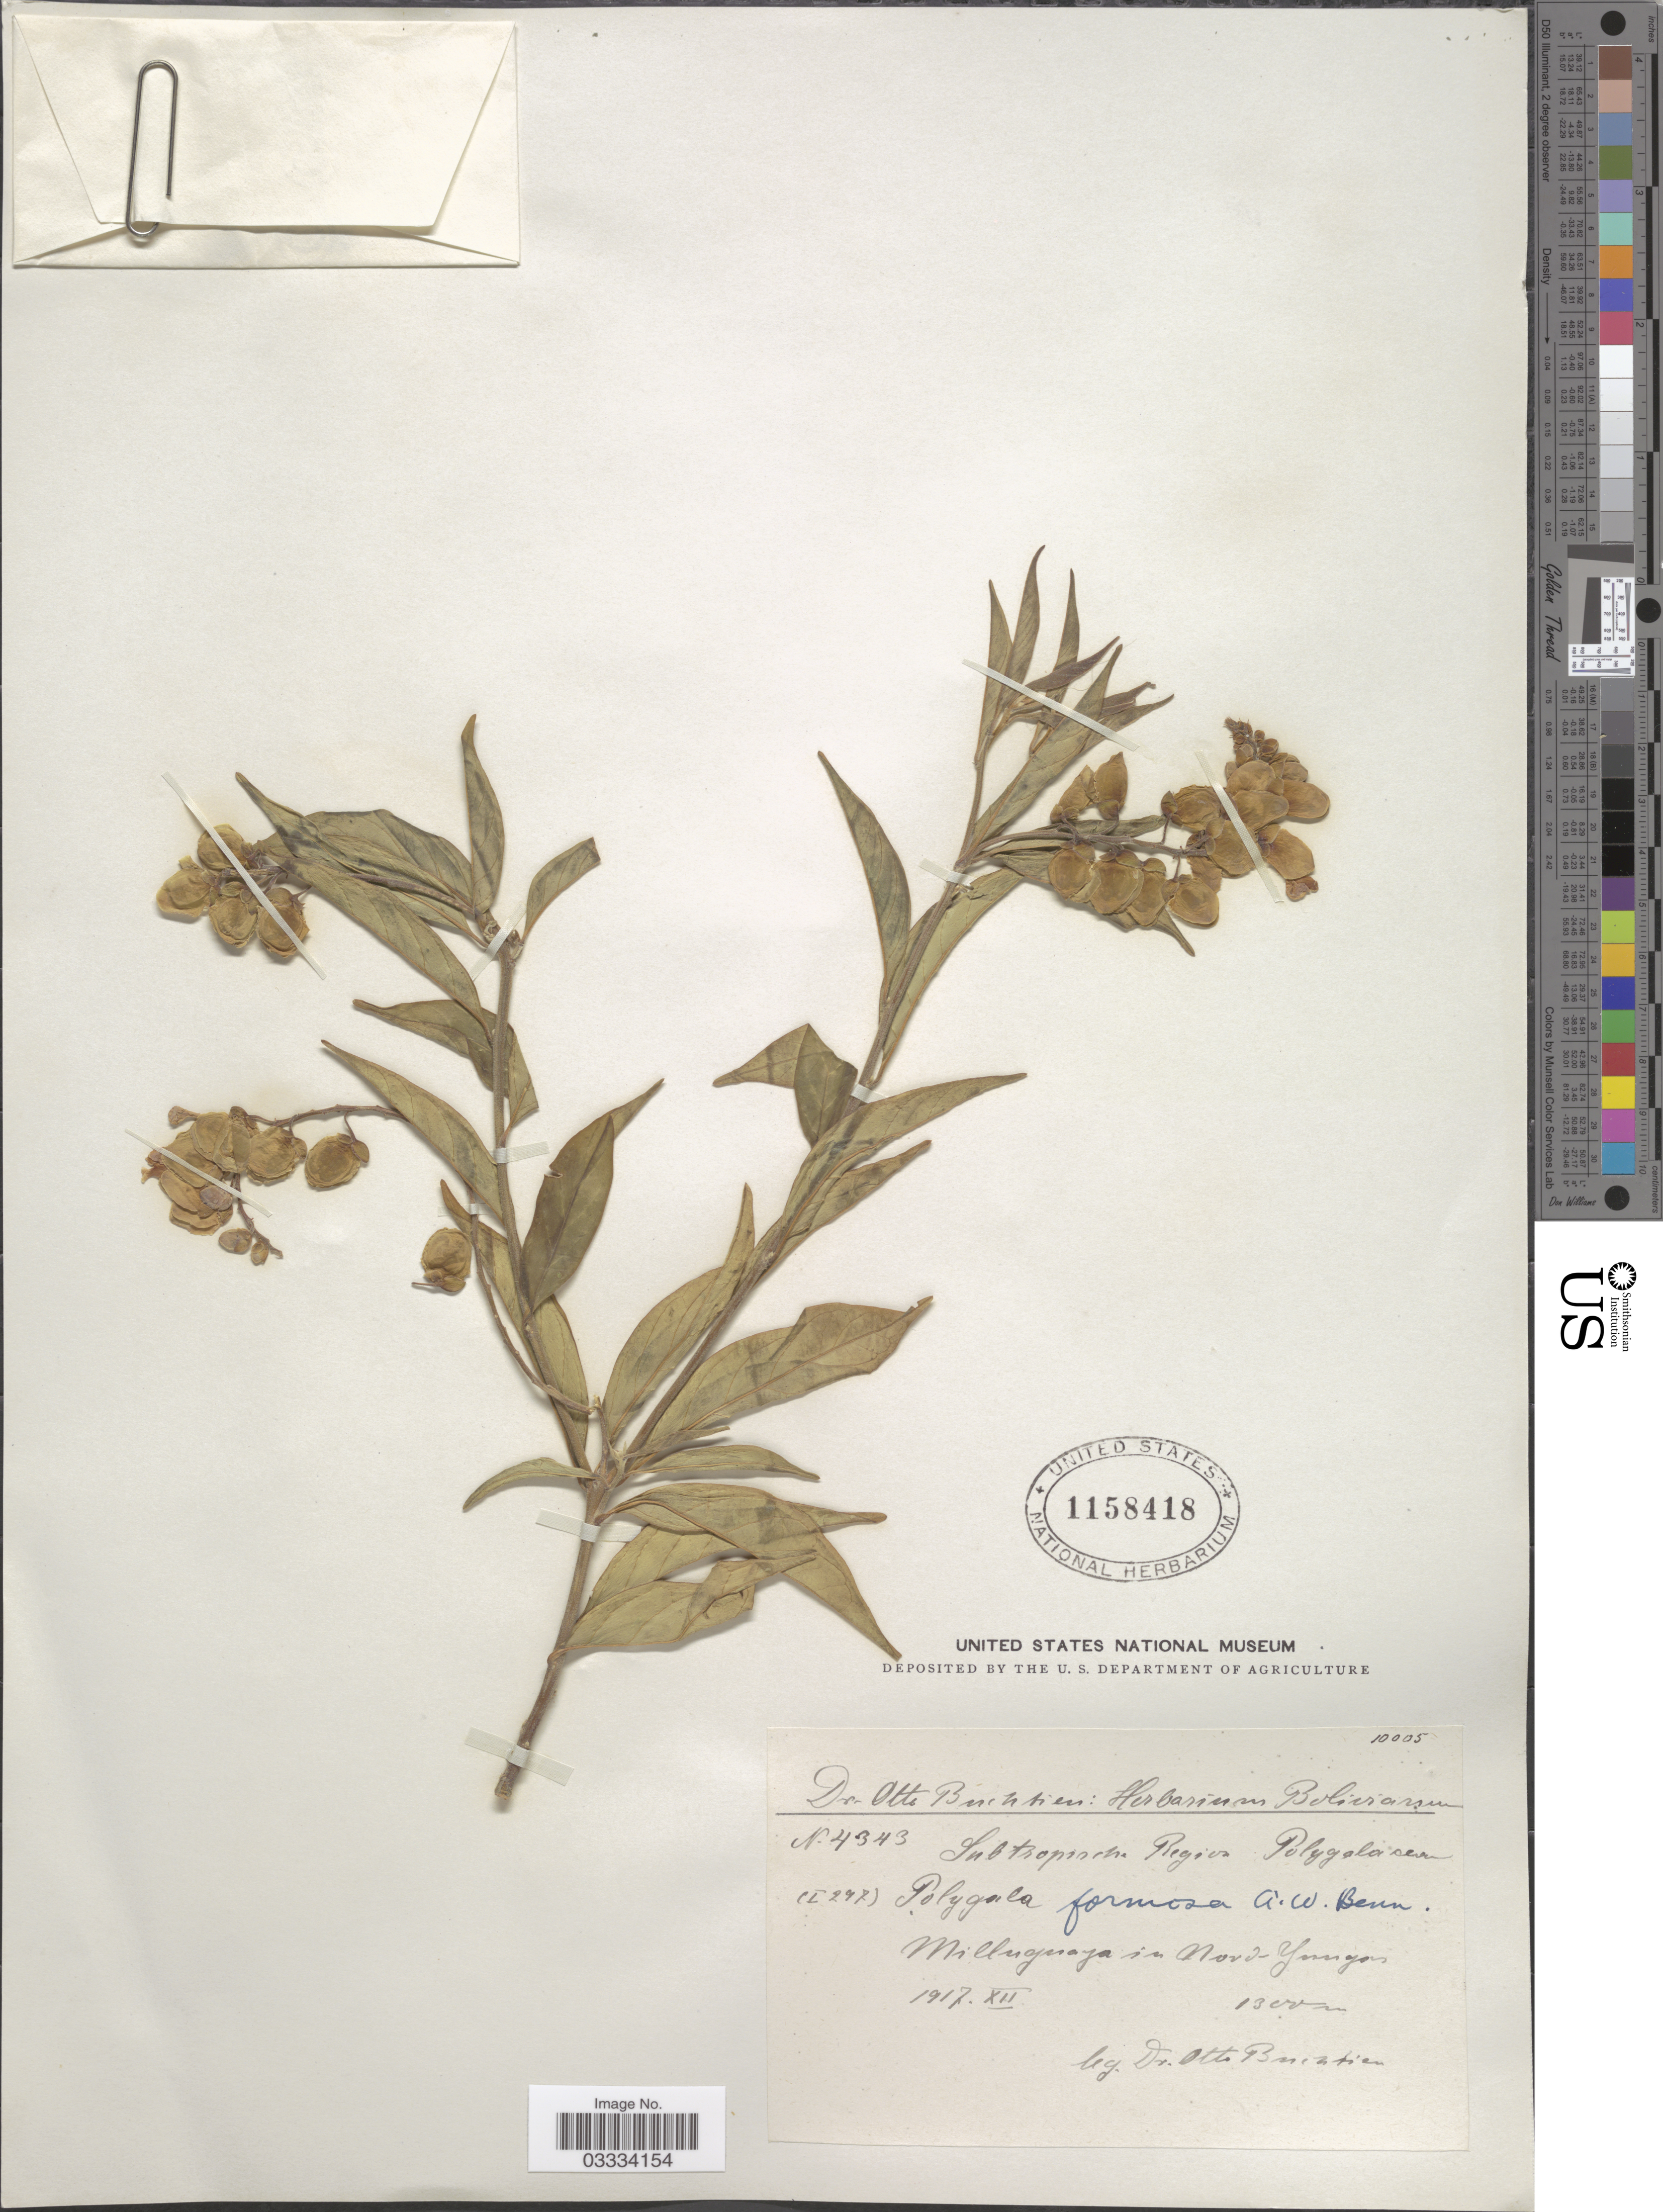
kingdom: Plantae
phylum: Tracheophyta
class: Magnoliopsida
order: Fabales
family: Polygalaceae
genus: Caamembeca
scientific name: Caamembeca andina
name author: (A.W. Benn.) J.F.B. Pastore & Mabb.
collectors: O. Buchtien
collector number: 4343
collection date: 1917-12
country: Bolivia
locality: Milluguaya in Nord-Yungas.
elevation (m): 1300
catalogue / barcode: US 1158418